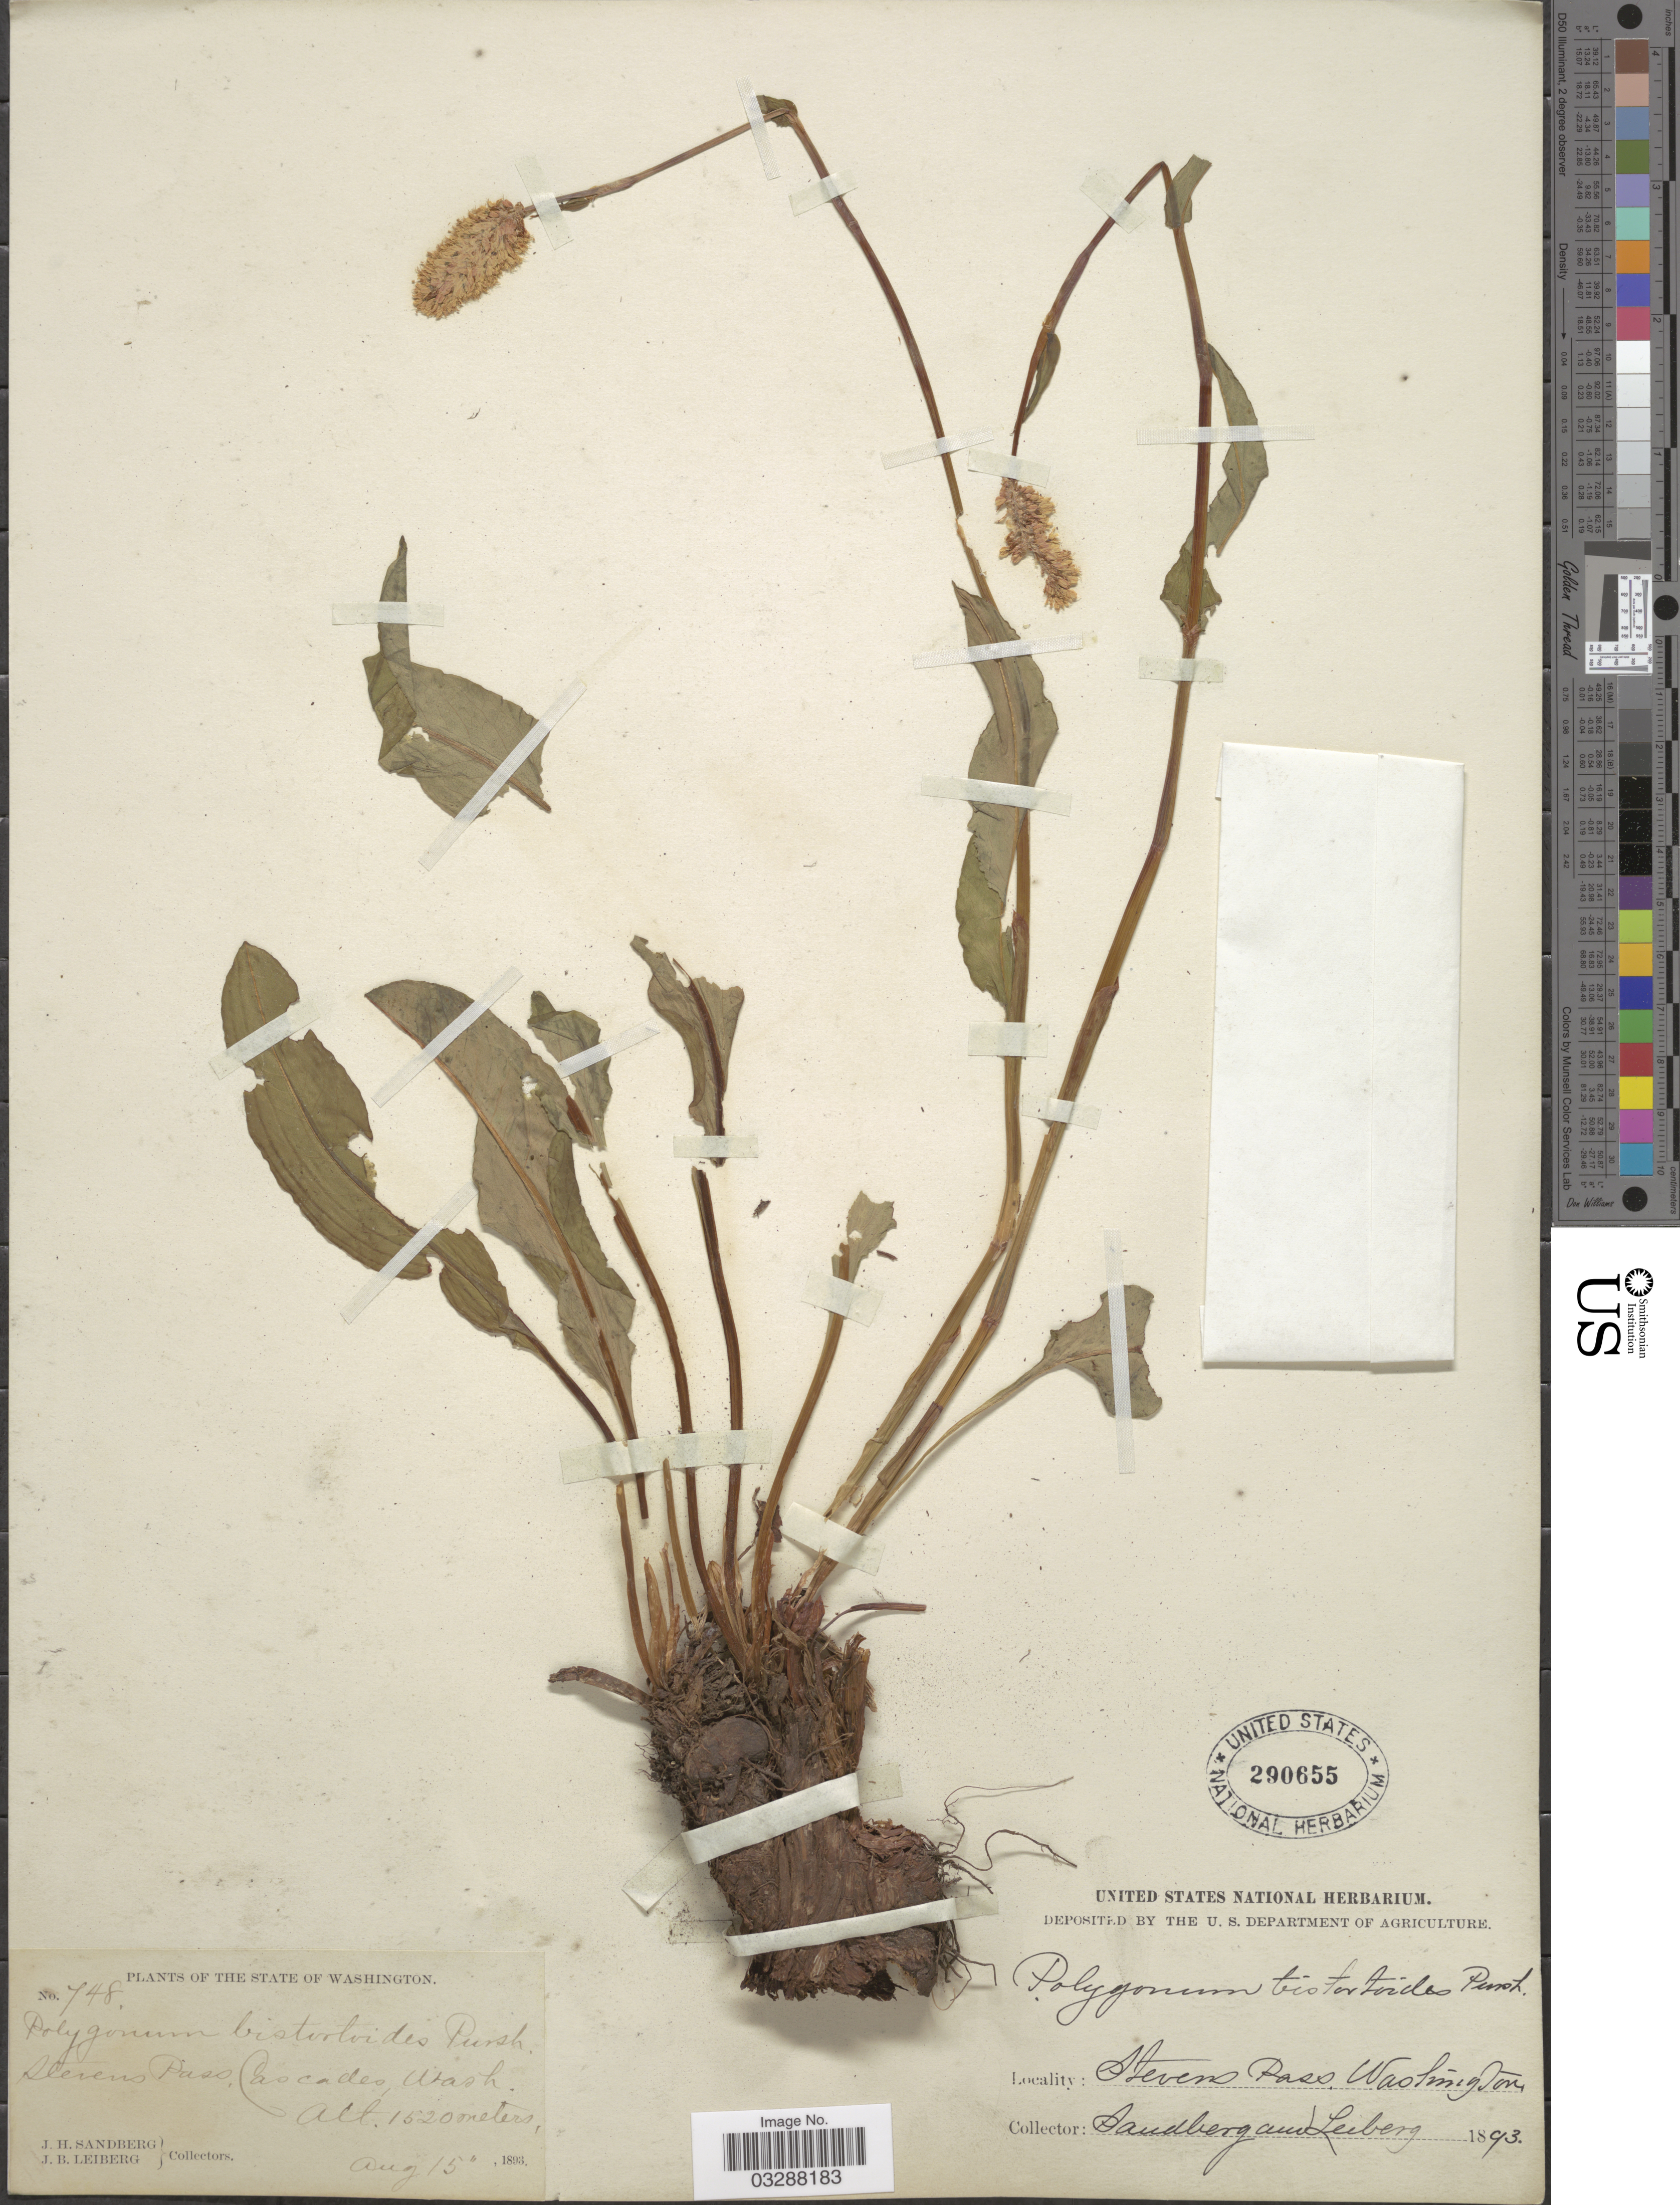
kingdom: Plantae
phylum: Tracheophyta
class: Magnoliopsida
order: Caryophyllales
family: Polygonaceae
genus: Bistorta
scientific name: Bistorta bistortoides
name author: (Pursh) Small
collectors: J. H. Sandberg & J. B. Leiberg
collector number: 748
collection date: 1893-08-15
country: United States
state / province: Washington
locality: Stevens Pass, Cascades.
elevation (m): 1520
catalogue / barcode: US 290655